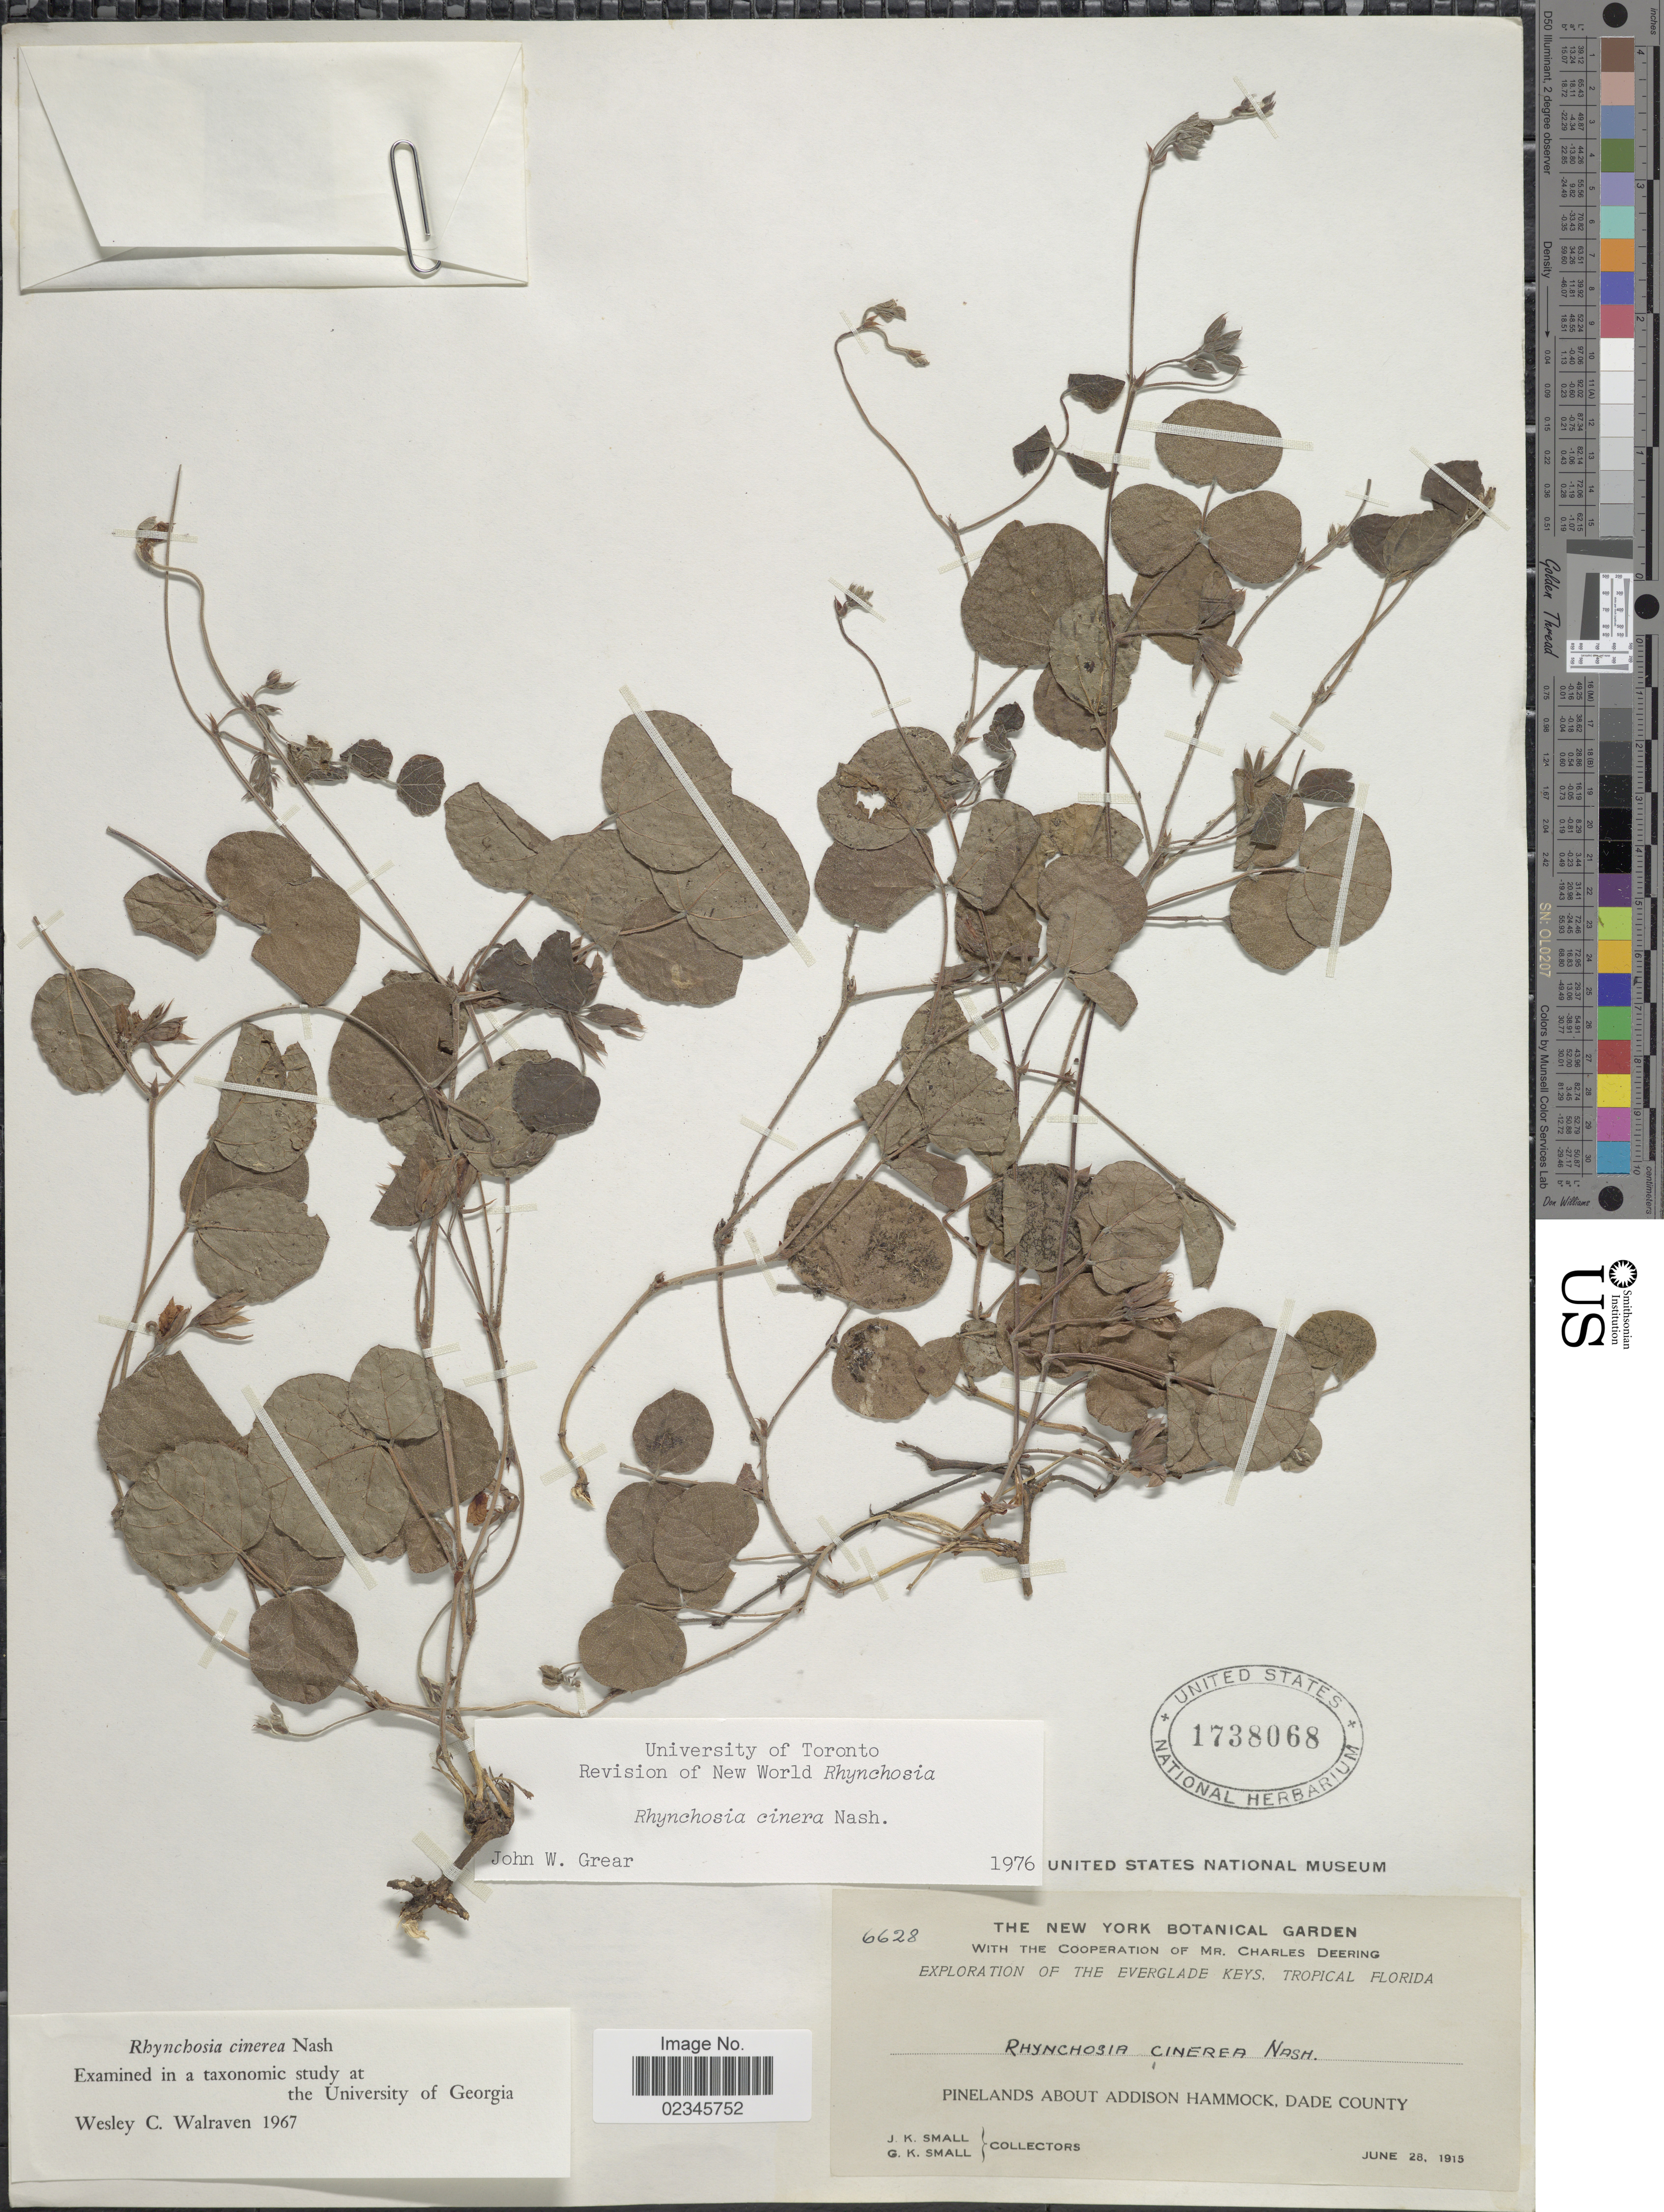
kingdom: Plantae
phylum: Tracheophyta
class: Magnoliopsida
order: Fabales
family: Fabaceae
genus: Cajanus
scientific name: Cajanus cinereus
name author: (F. Muell. ex Benth.) F. Muell.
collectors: J. K. Small & G. K. Small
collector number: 6628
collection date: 1915-06-28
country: United States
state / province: Florida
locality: The Everglade Keys, Tropical Florida, Pinelands about Addison Hammock, Dade County.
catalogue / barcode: US 1738068